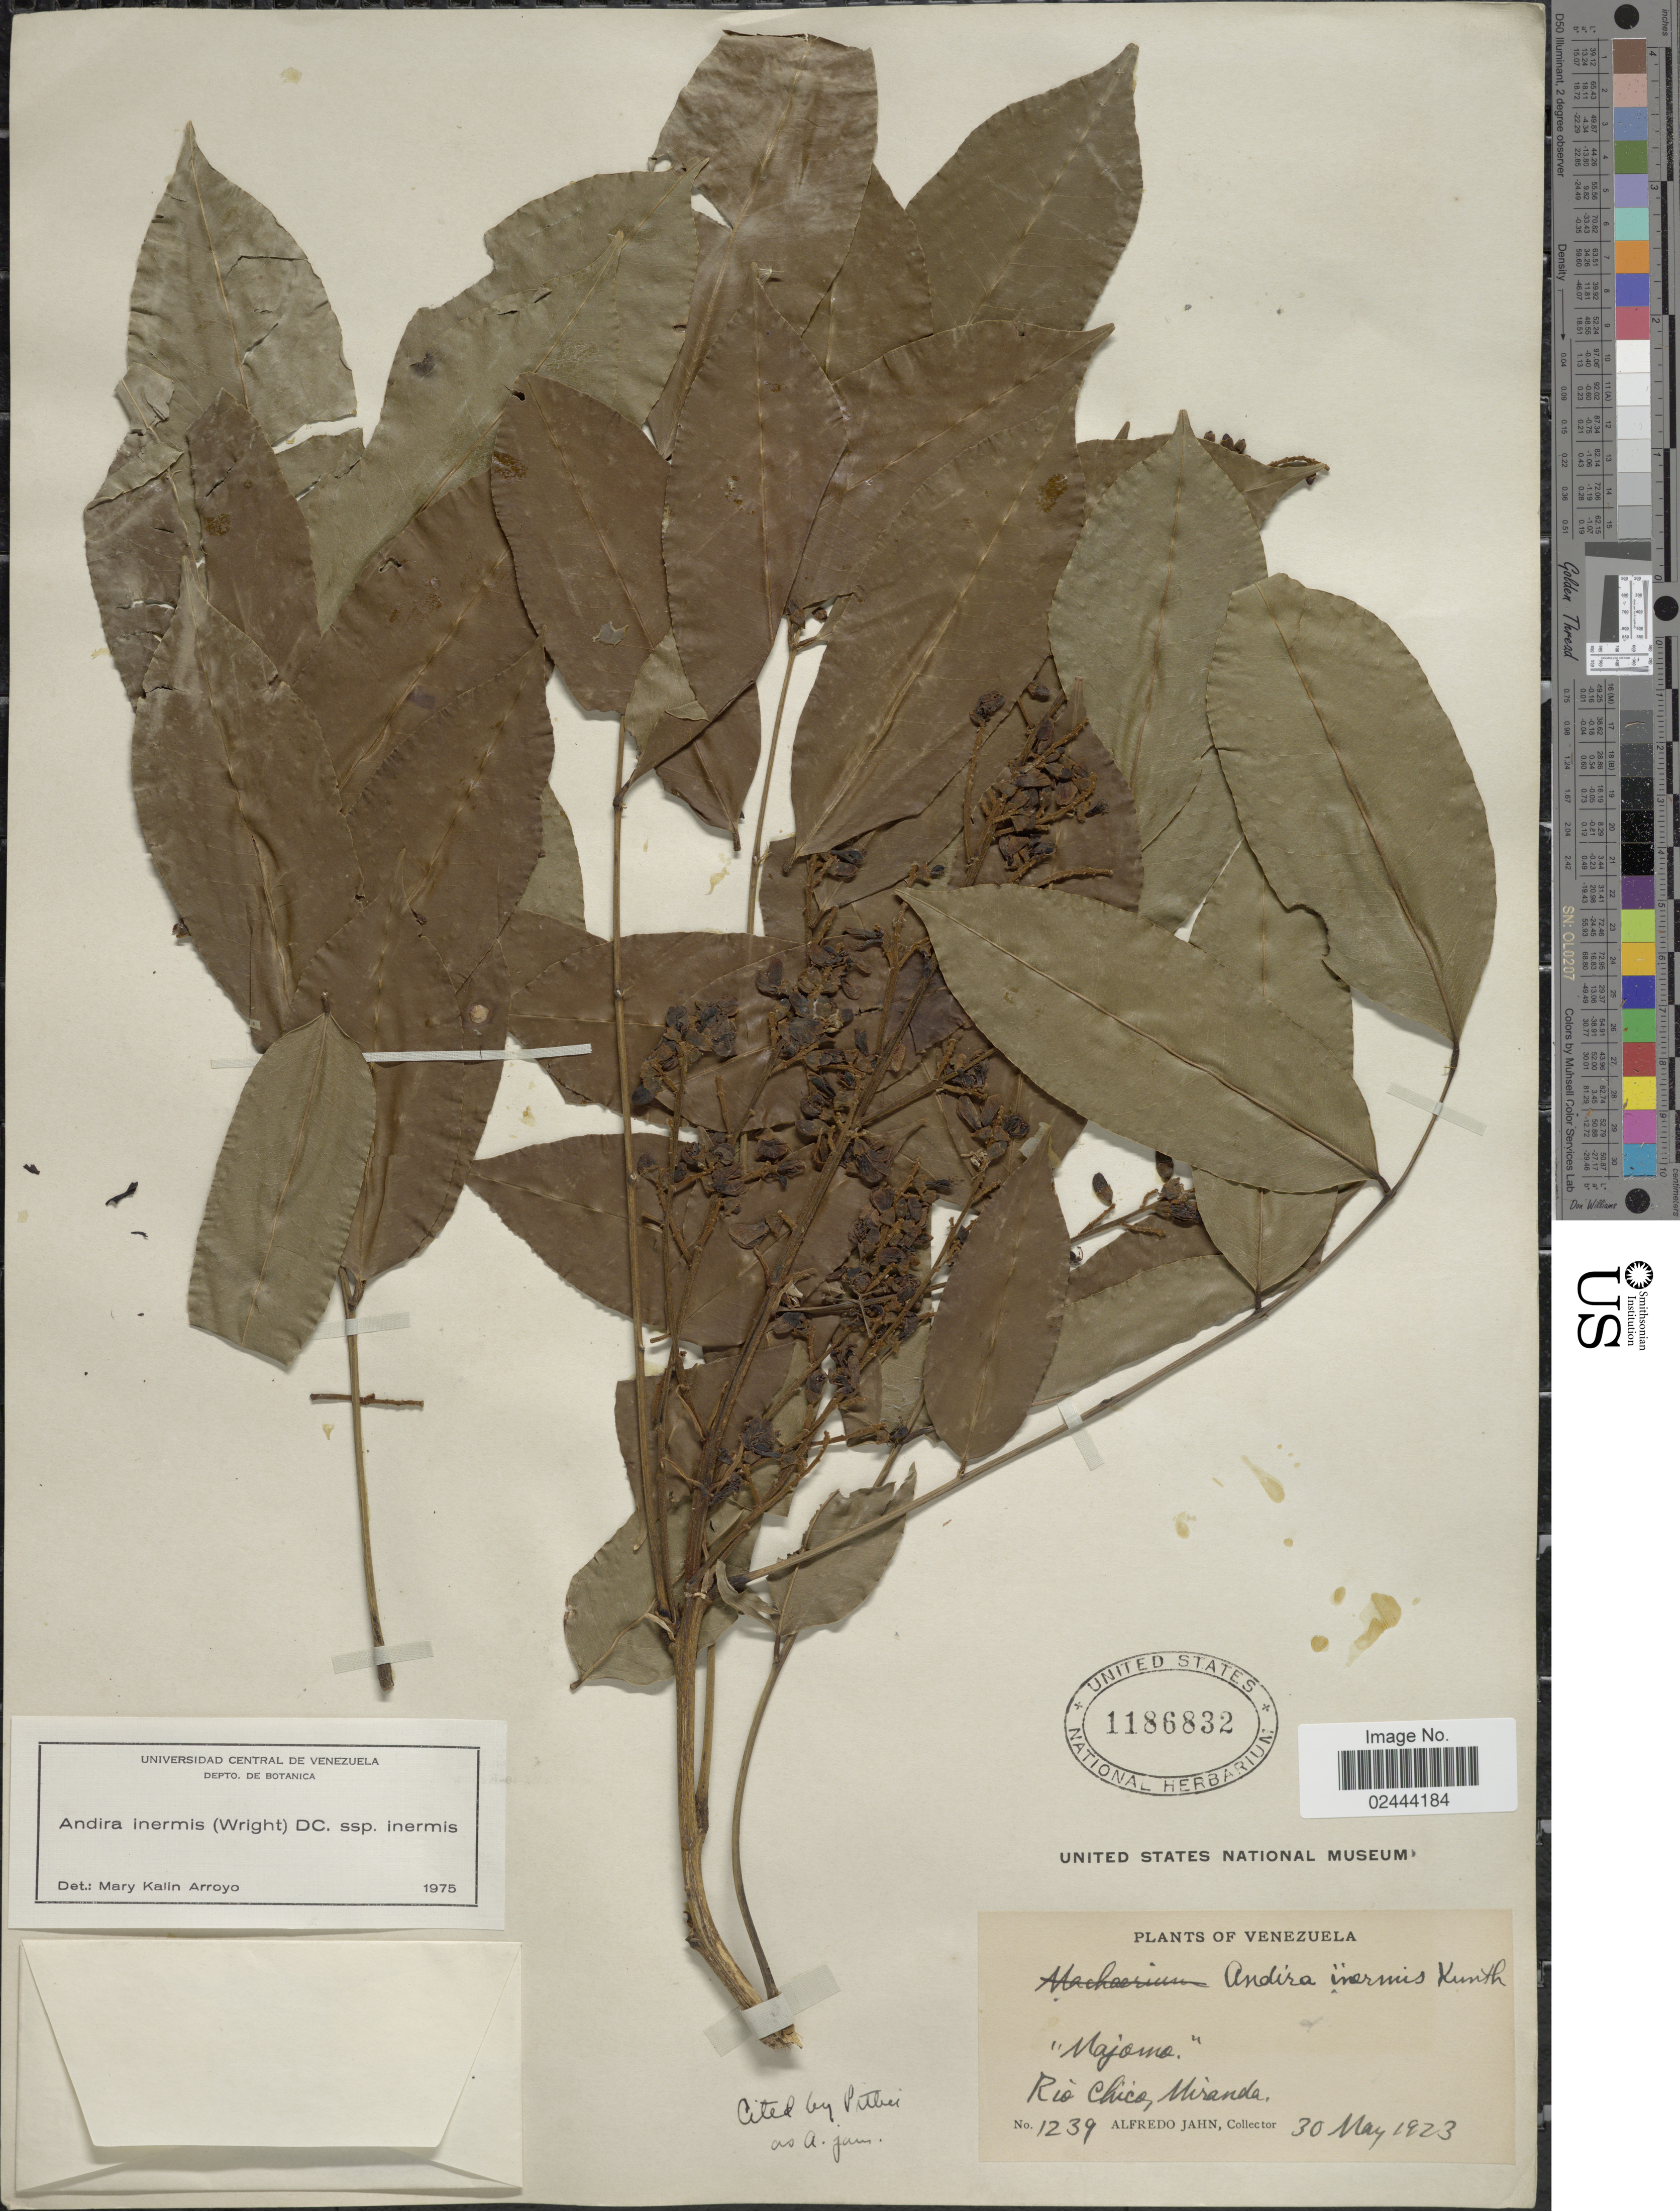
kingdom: Plantae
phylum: Tracheophyta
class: Magnoliopsida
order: Fabales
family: Fabaceae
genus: Andira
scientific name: Andira inermis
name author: (W. Wright) Kunth ex DC.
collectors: A. Jahn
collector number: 1239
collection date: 1923-05-30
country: Venezuela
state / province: Miranda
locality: Rio Chico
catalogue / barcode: US 1186832